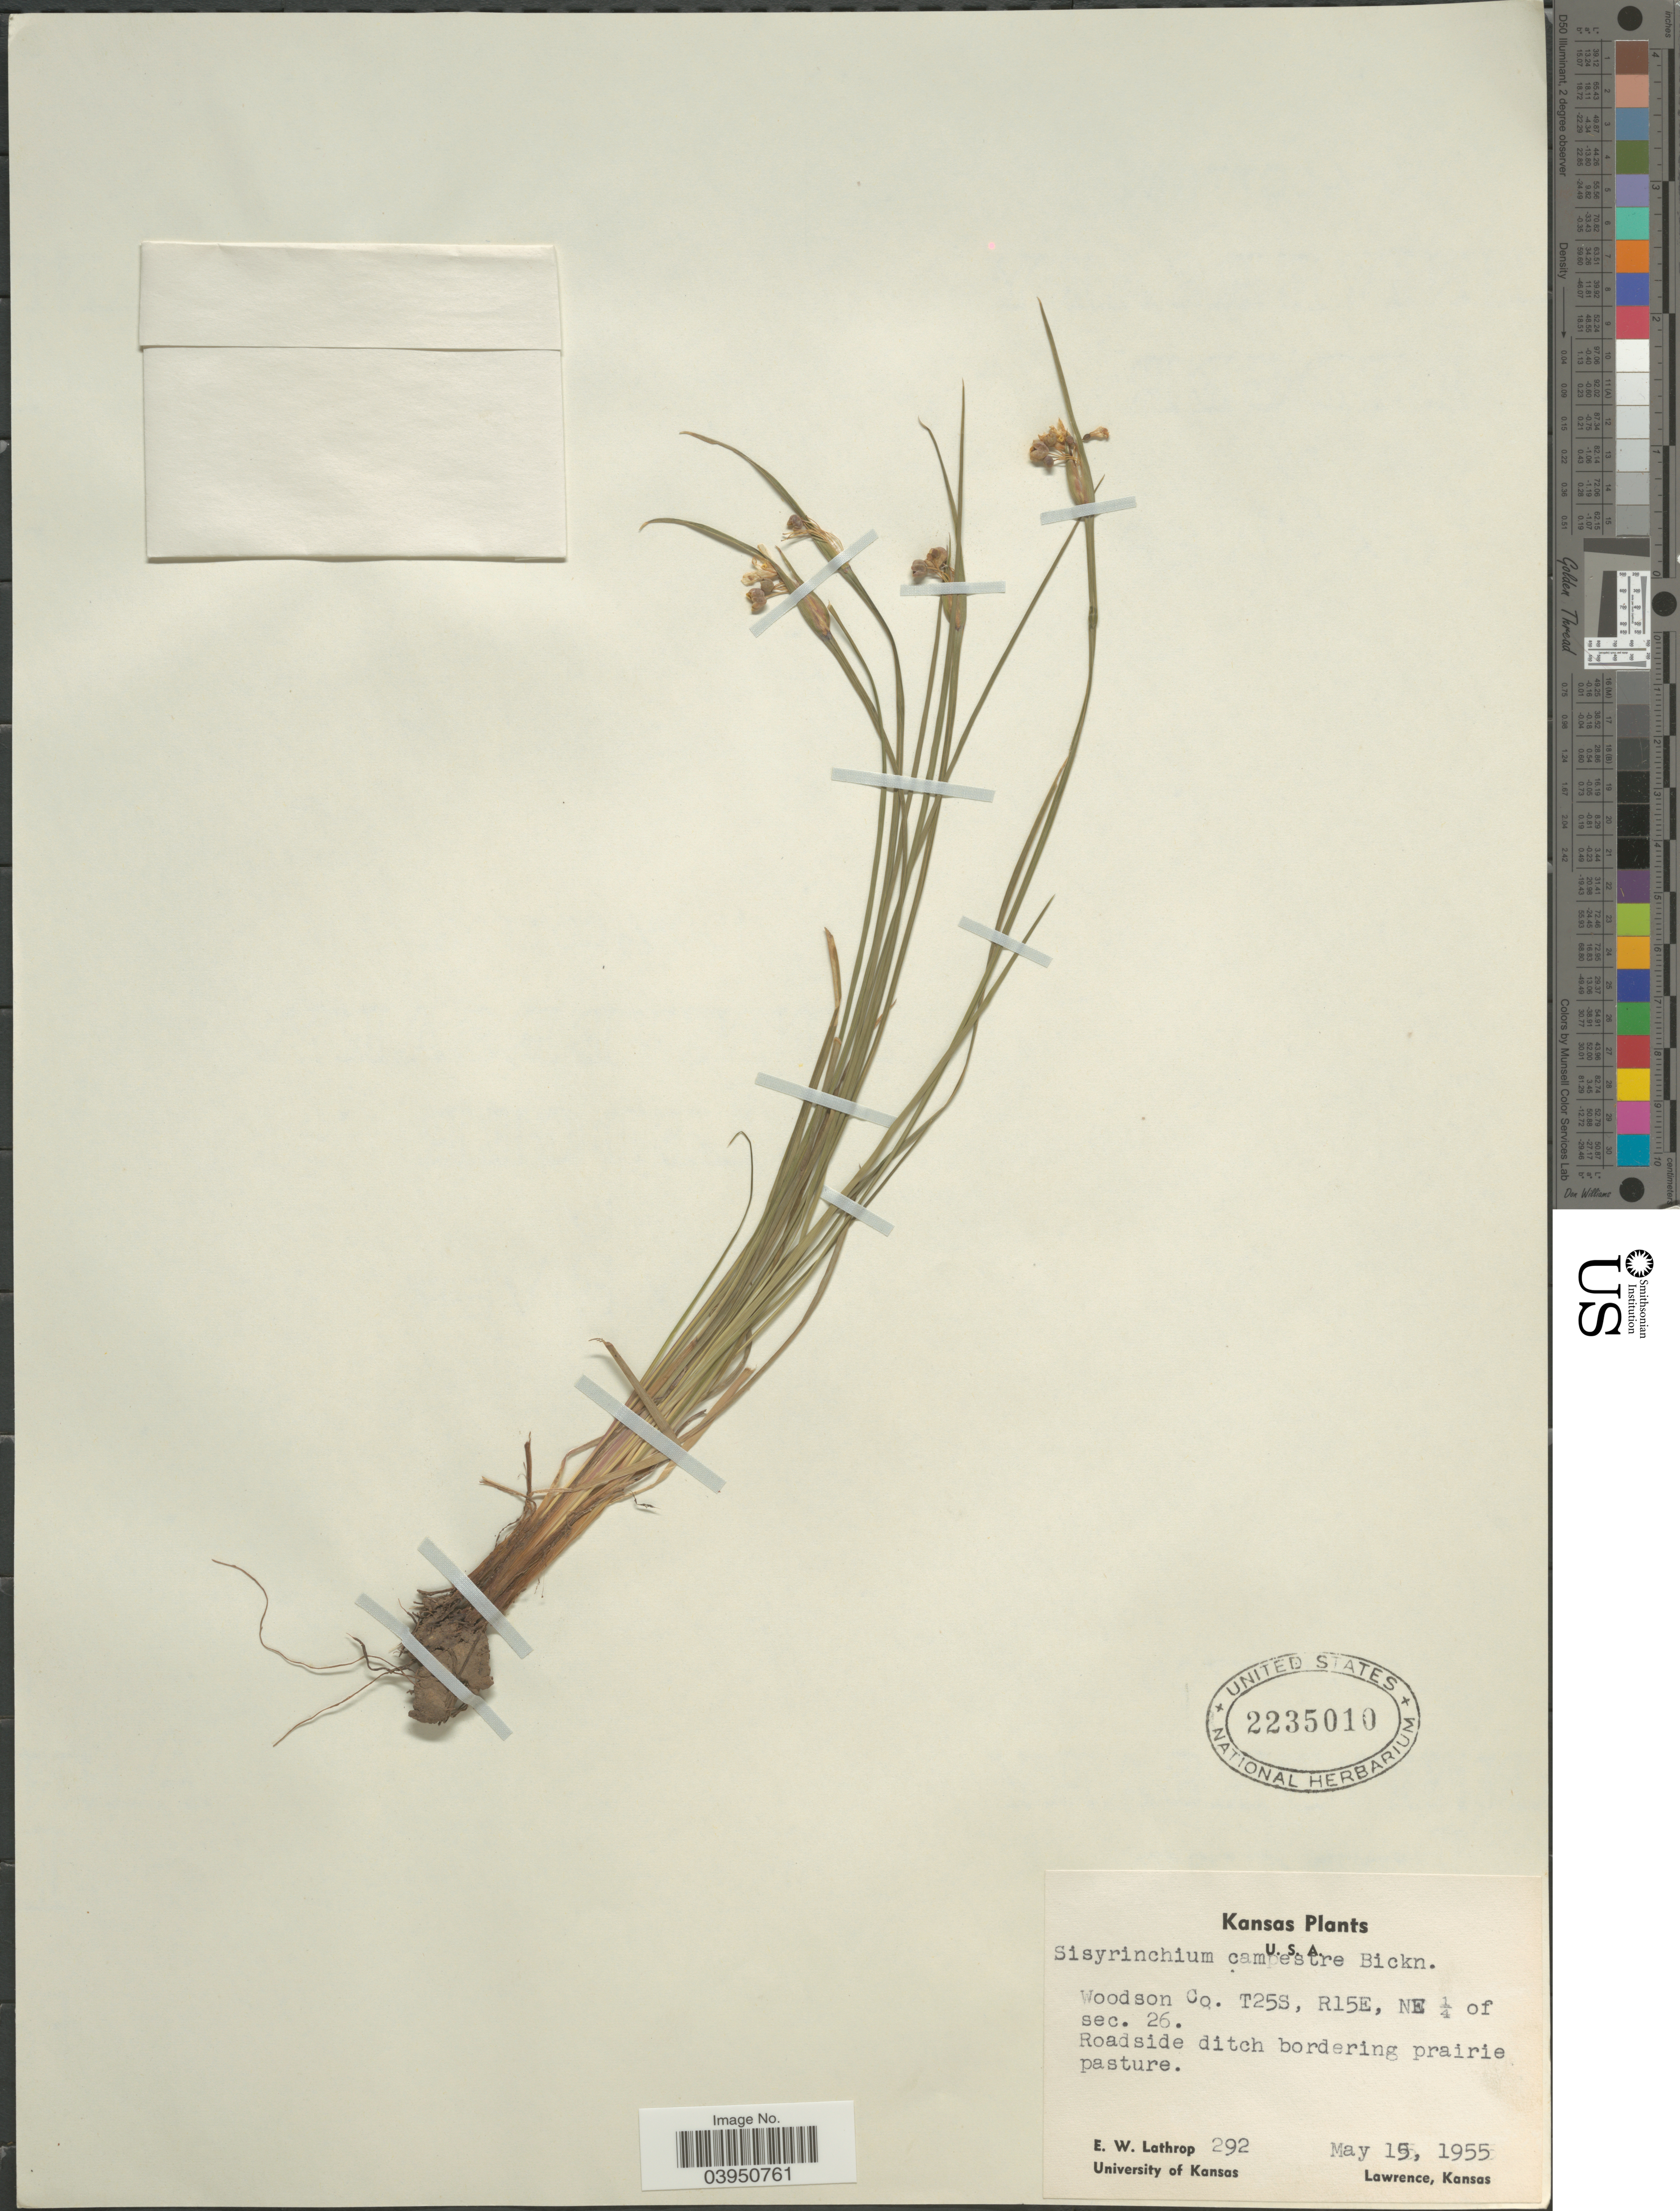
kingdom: Plantae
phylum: Tracheophyta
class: Liliopsida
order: Asparagales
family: Iridaceae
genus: Sisyrinchium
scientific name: Sisyrinchium campestre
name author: E.P. Bicknell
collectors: E. W. Lathrop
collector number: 292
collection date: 1955-05-15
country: United States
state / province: Kansas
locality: Woodson Co. T25S, R15E, NE ¼ of sec. 26.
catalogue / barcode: US 2235010